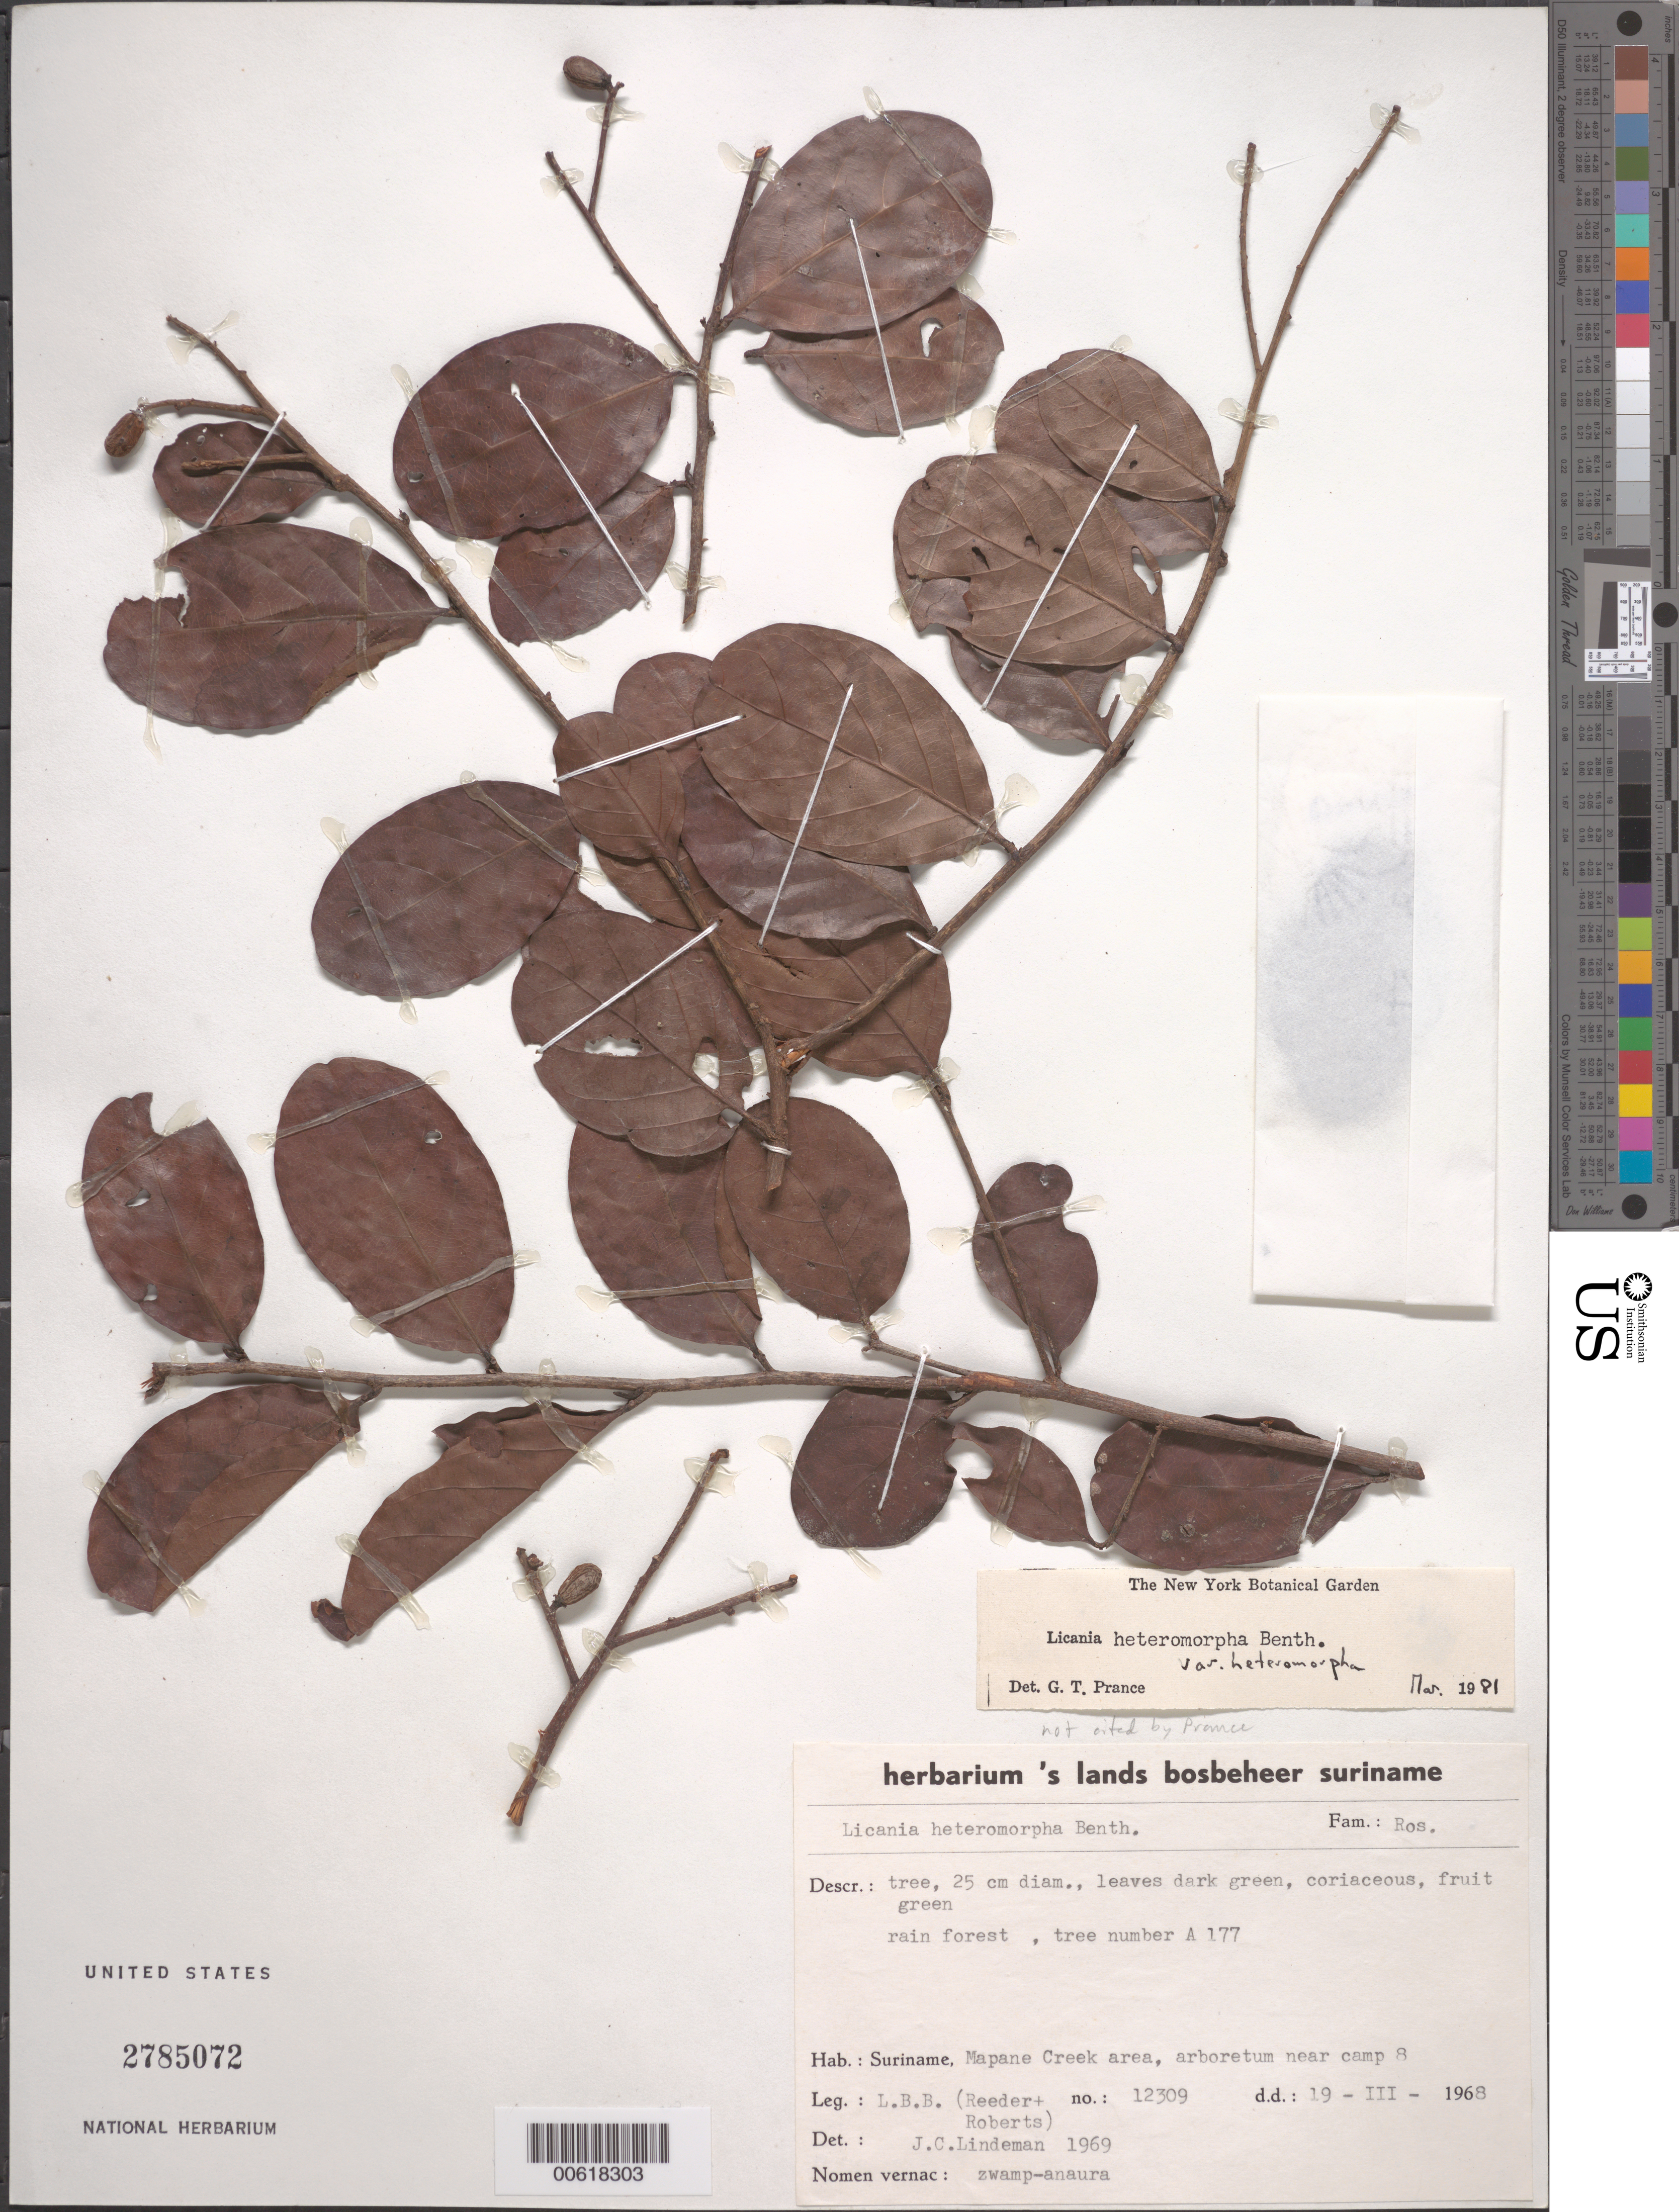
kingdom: Plantae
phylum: Tracheophyta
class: Magnoliopsida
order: Malpighiales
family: Chrysobalanaceae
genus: Hymenopus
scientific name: Hymenopus heteromorphus var. heteromorphus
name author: (Benth.) Sothers & Prance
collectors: Collector illegible, -- Reeder & Roberts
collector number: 12309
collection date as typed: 19-Mar-68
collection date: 1968-03-19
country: Suriname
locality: Jodensavanne-Mapane kreek area, Kamp 8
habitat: Rain forest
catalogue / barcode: US 2785072